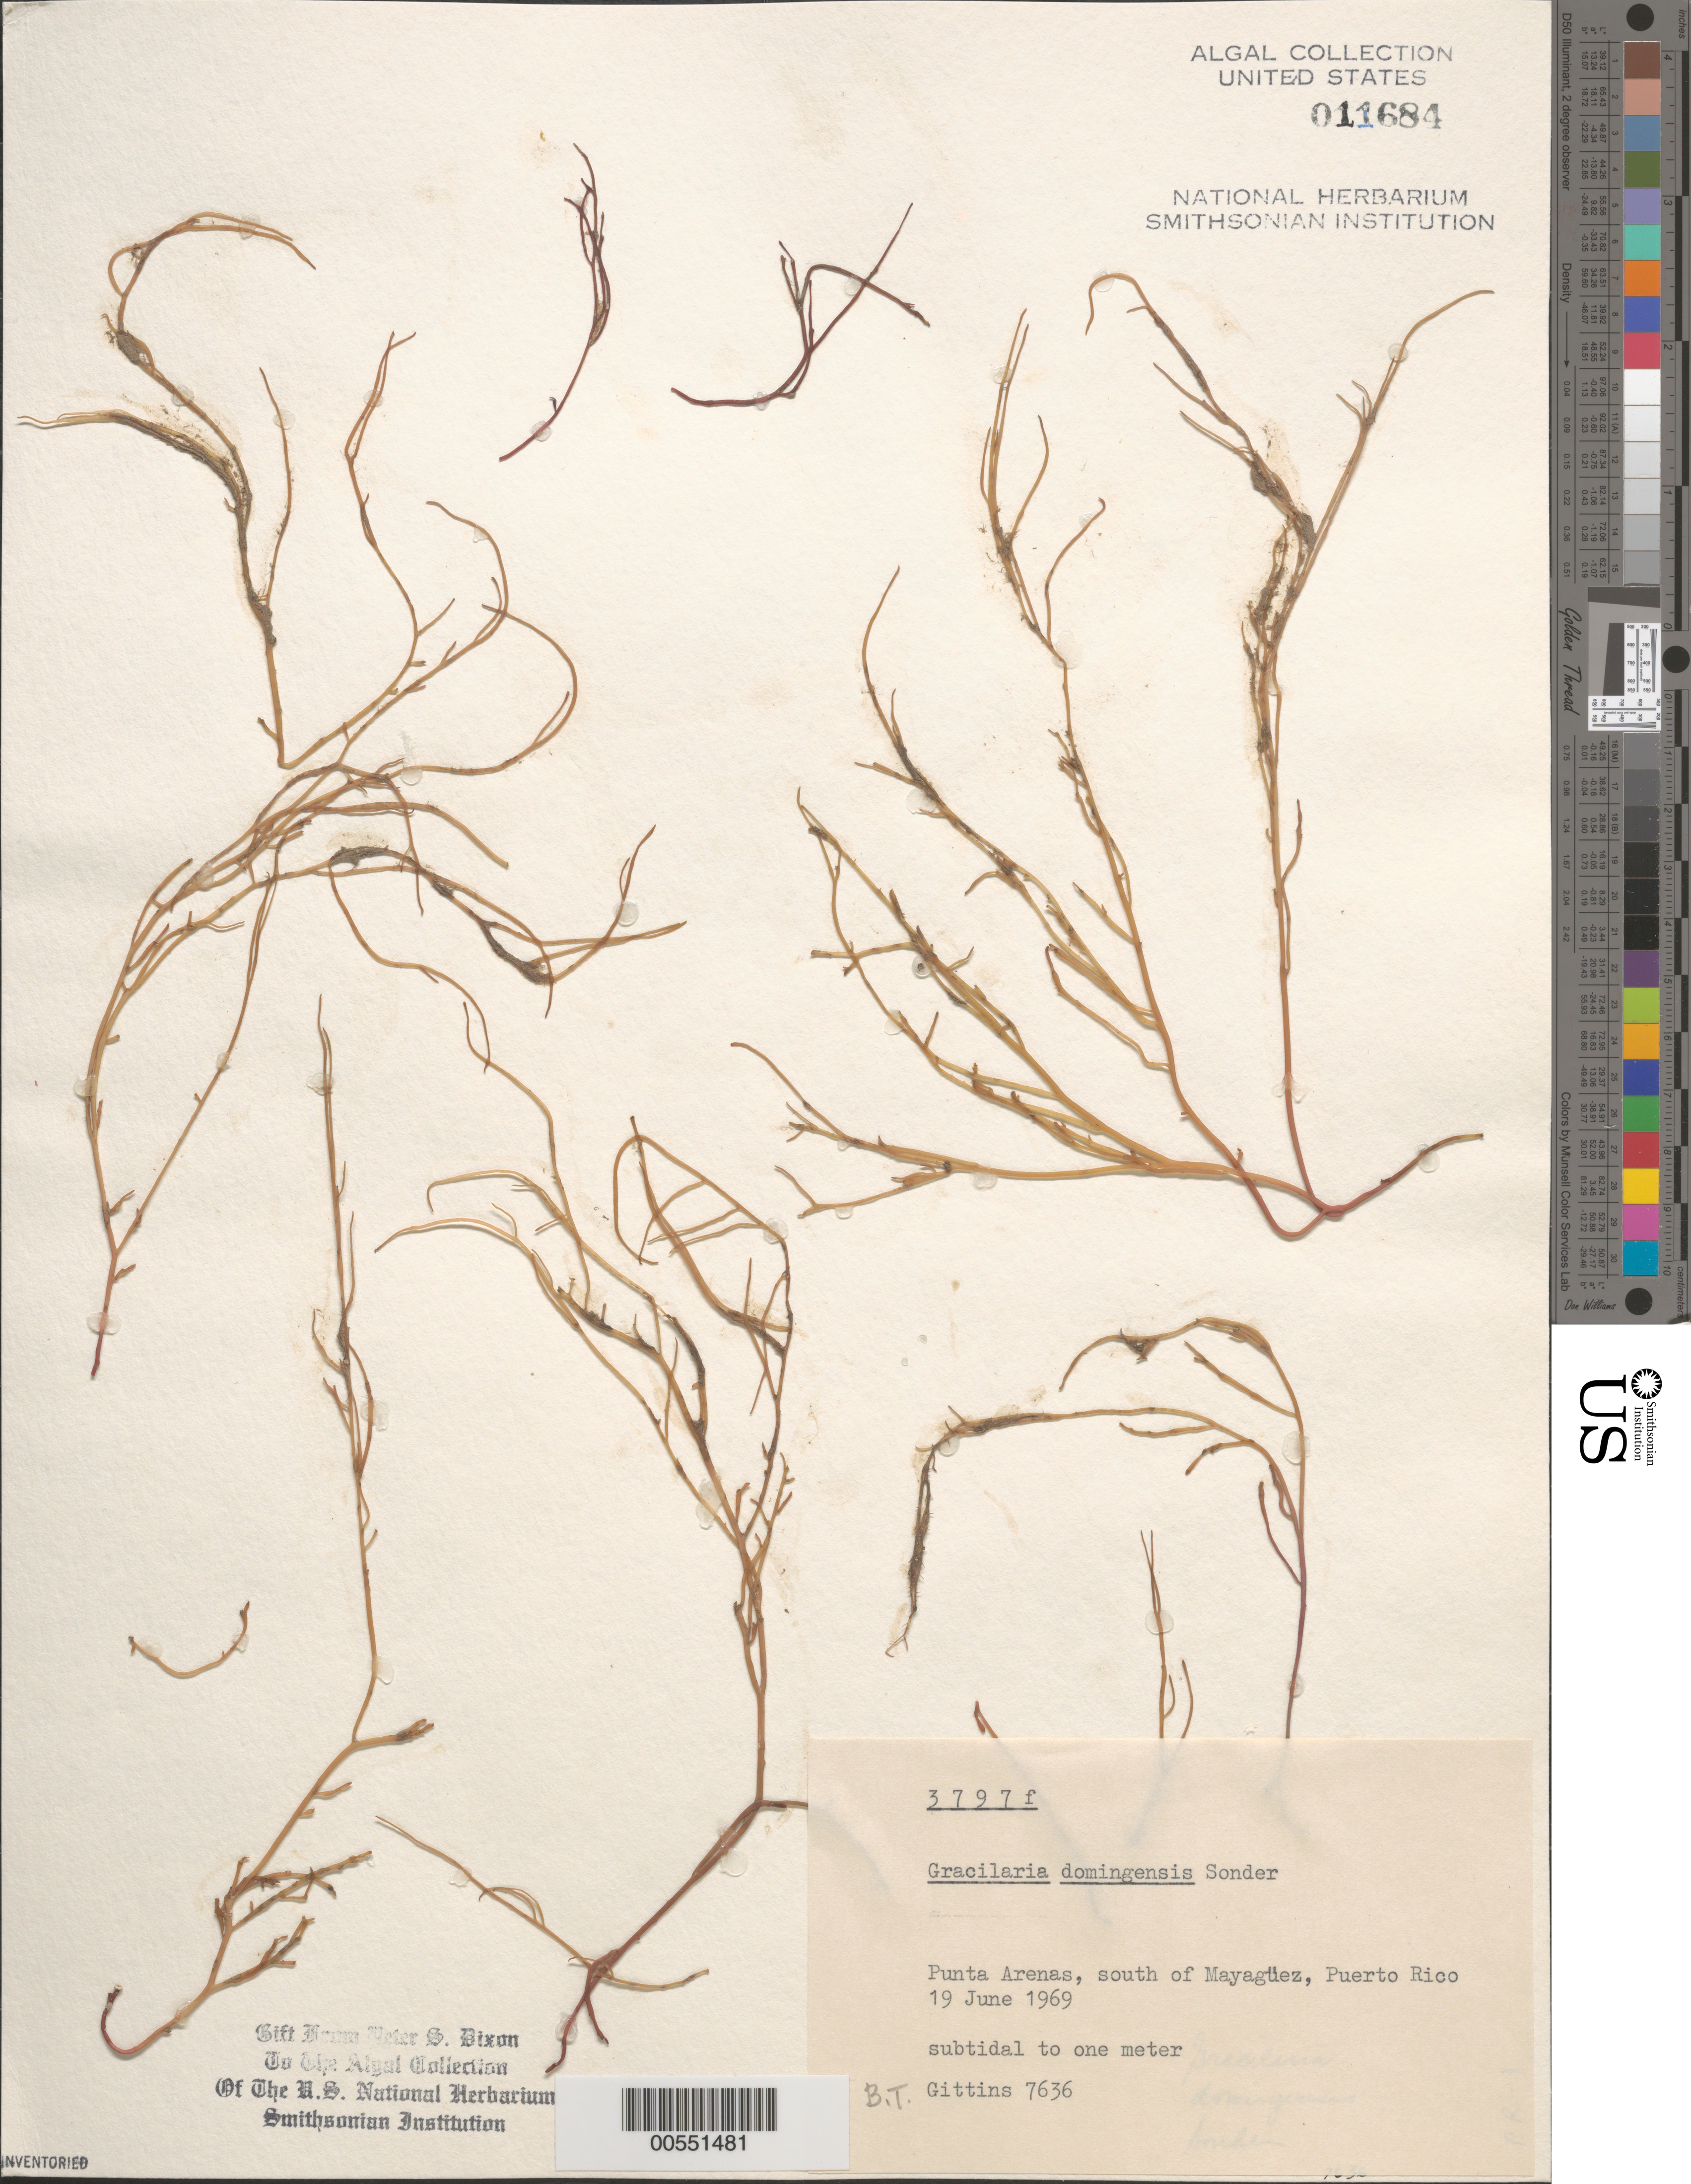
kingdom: Plantae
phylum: Rhodophyta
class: Florideophyceae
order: Gracilariales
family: Gracilariaceae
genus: Gracilaria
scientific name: Gracilaria domingensis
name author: (Kütz.) O.G. Sond. in Dickie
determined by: Dixon, P. S.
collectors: B. Gittins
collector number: BTG 7636 & PSD 3797F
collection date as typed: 19 Jun 1969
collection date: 1969-06-19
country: Puerto Rico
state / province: Mayaguez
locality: Punta arenas, south of mayaguez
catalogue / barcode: US 11684